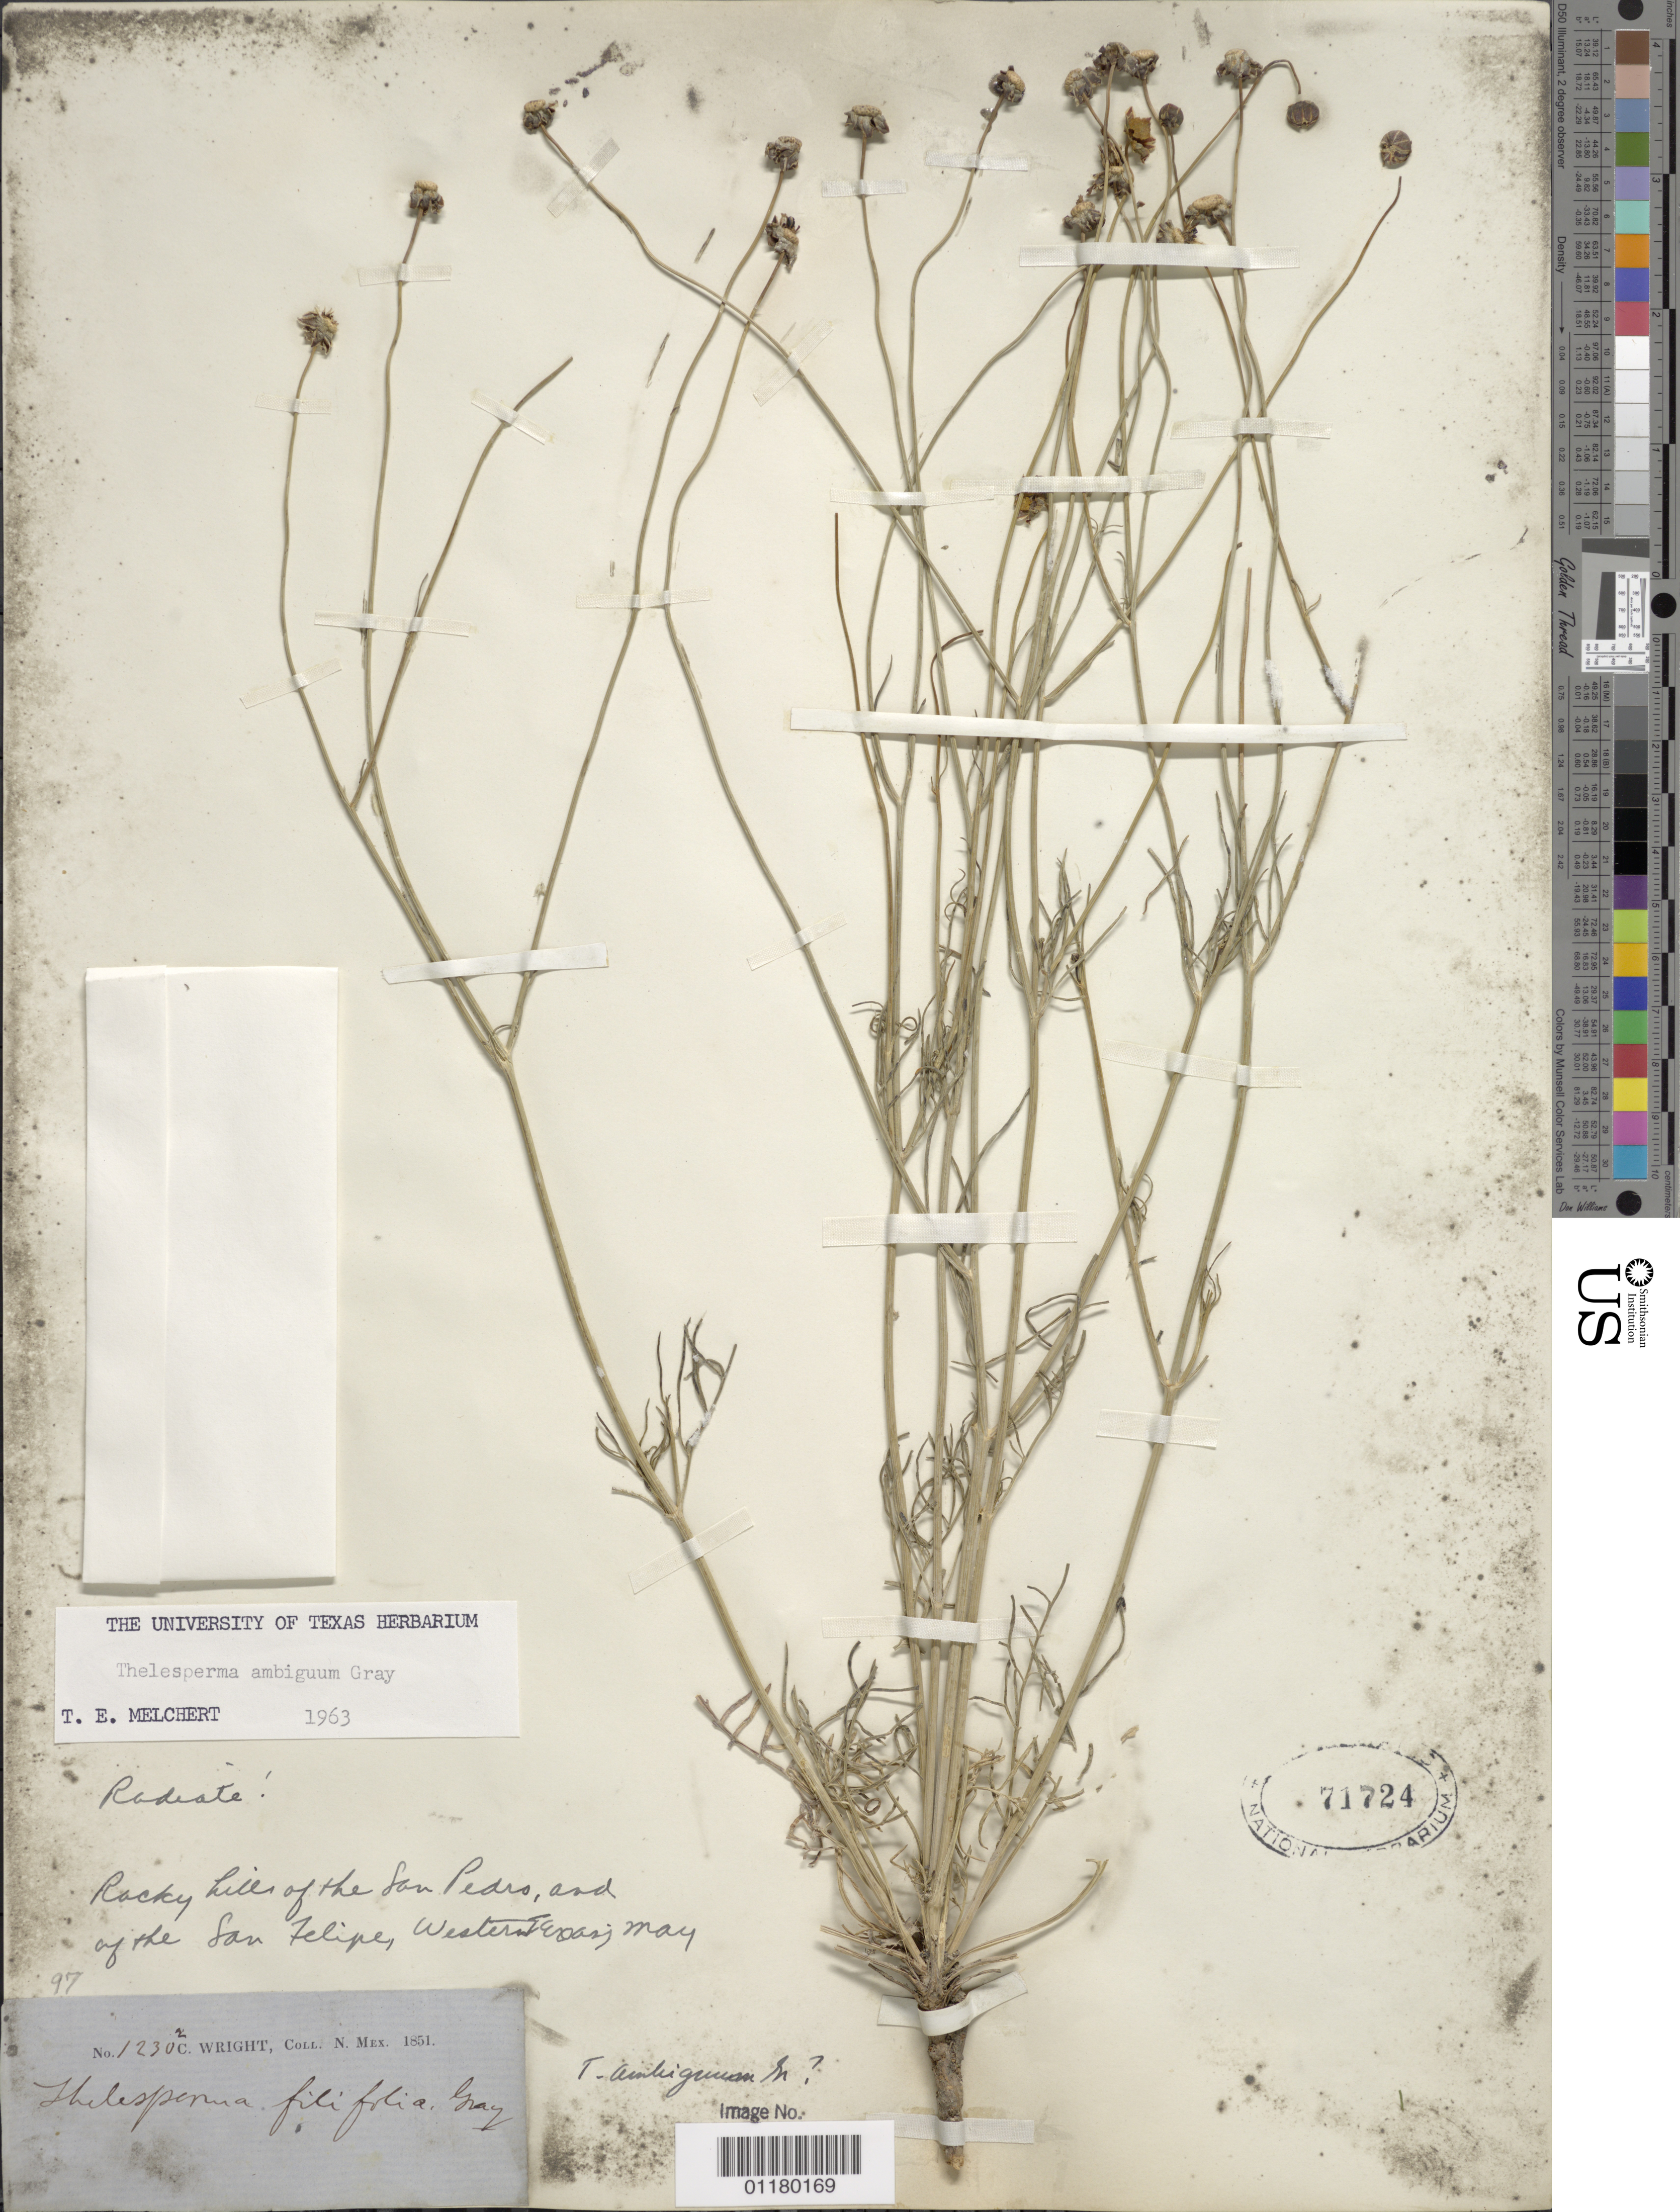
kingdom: Plantae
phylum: Tracheophyta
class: Magnoliopsida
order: Asterales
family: Asteraceae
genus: Thelesperma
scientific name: Thelesperma ambiguum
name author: A. Gray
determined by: Melchert, T. E.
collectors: C. Wright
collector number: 1230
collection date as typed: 1851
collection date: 1851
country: United States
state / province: New Mexico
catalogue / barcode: US 71724